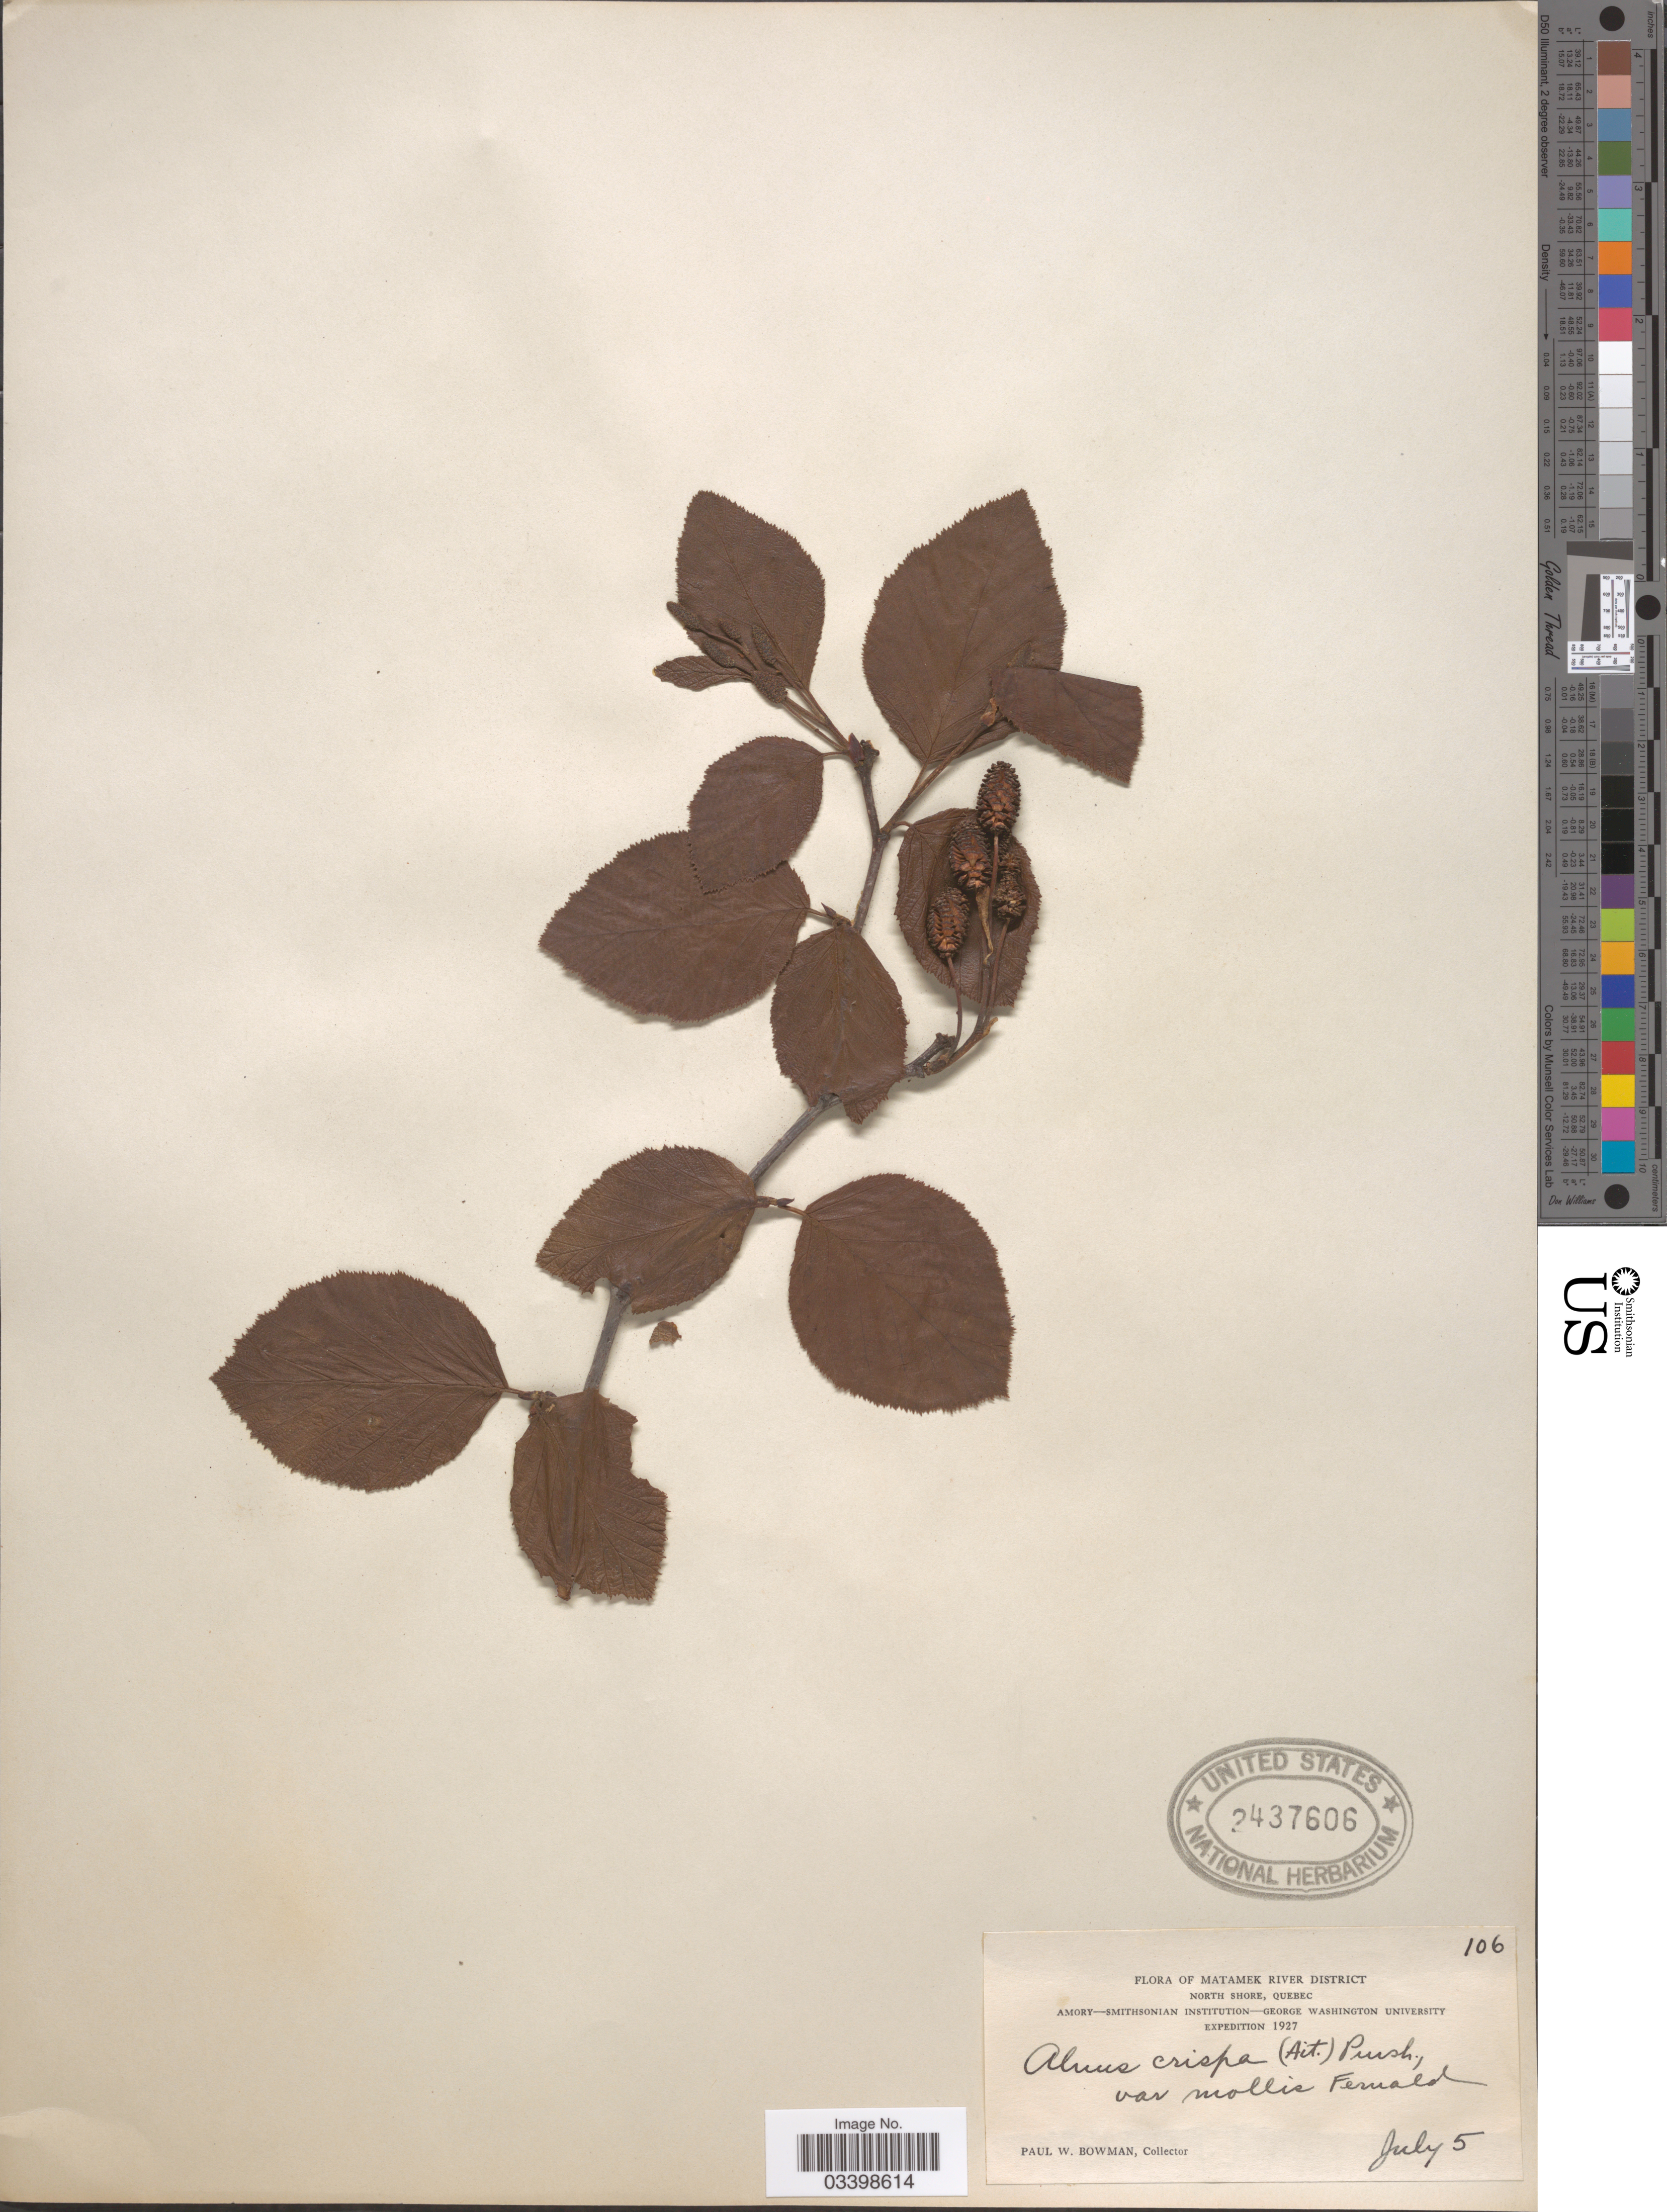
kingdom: Plantae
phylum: Tracheophyta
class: Magnoliopsida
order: Fagales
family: Betulaceae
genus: Alnus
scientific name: Alnus viridis subsp. crispa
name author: (Aiton) Turrill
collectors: P. Bowman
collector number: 106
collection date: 1927-07-05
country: Canada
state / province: Quebec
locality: Matamek River District. North shore.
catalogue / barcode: US 2437606